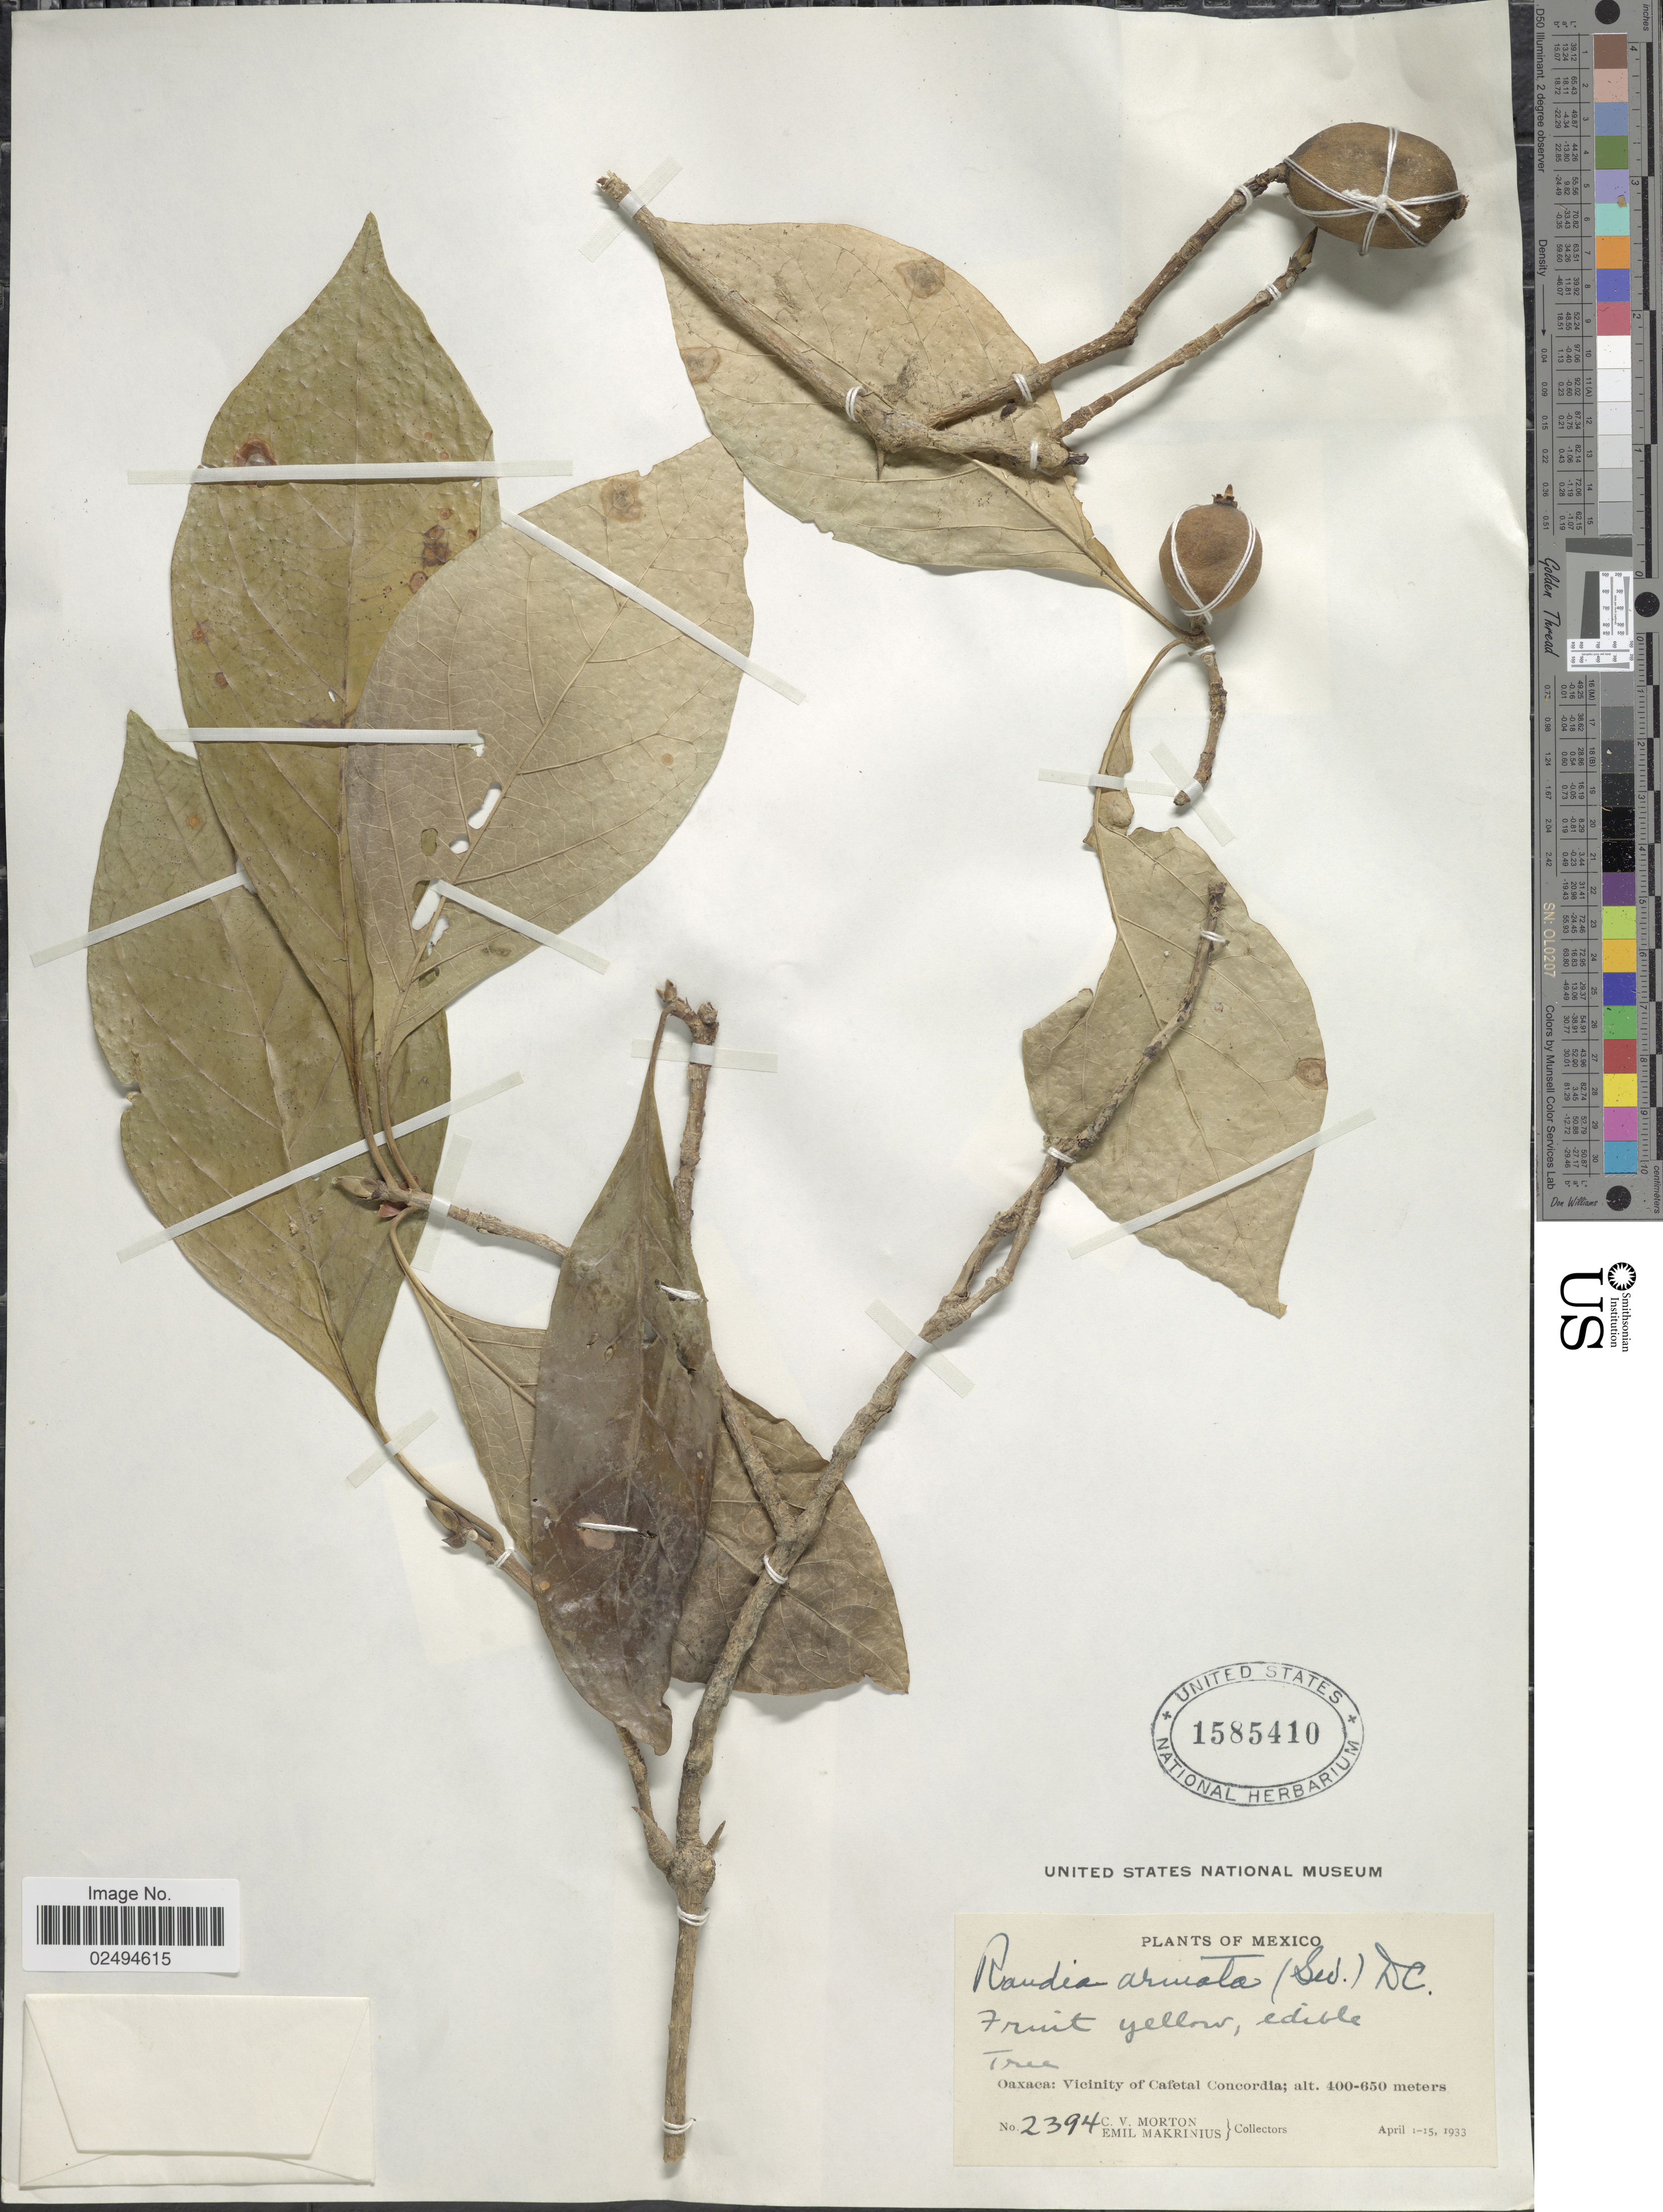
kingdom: Plantae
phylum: Tracheophyta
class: Magnoliopsida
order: Gentianales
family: Rubiaceae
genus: Randia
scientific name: Randia armata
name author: (Sw.) DC.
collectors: C. V. Morton & E. Makrinius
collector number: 2394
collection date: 1933-04-01/1933-04-15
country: Mexico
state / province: Oaxaca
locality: Vicinity of Cafetal Concordia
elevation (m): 400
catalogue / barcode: US 1585410